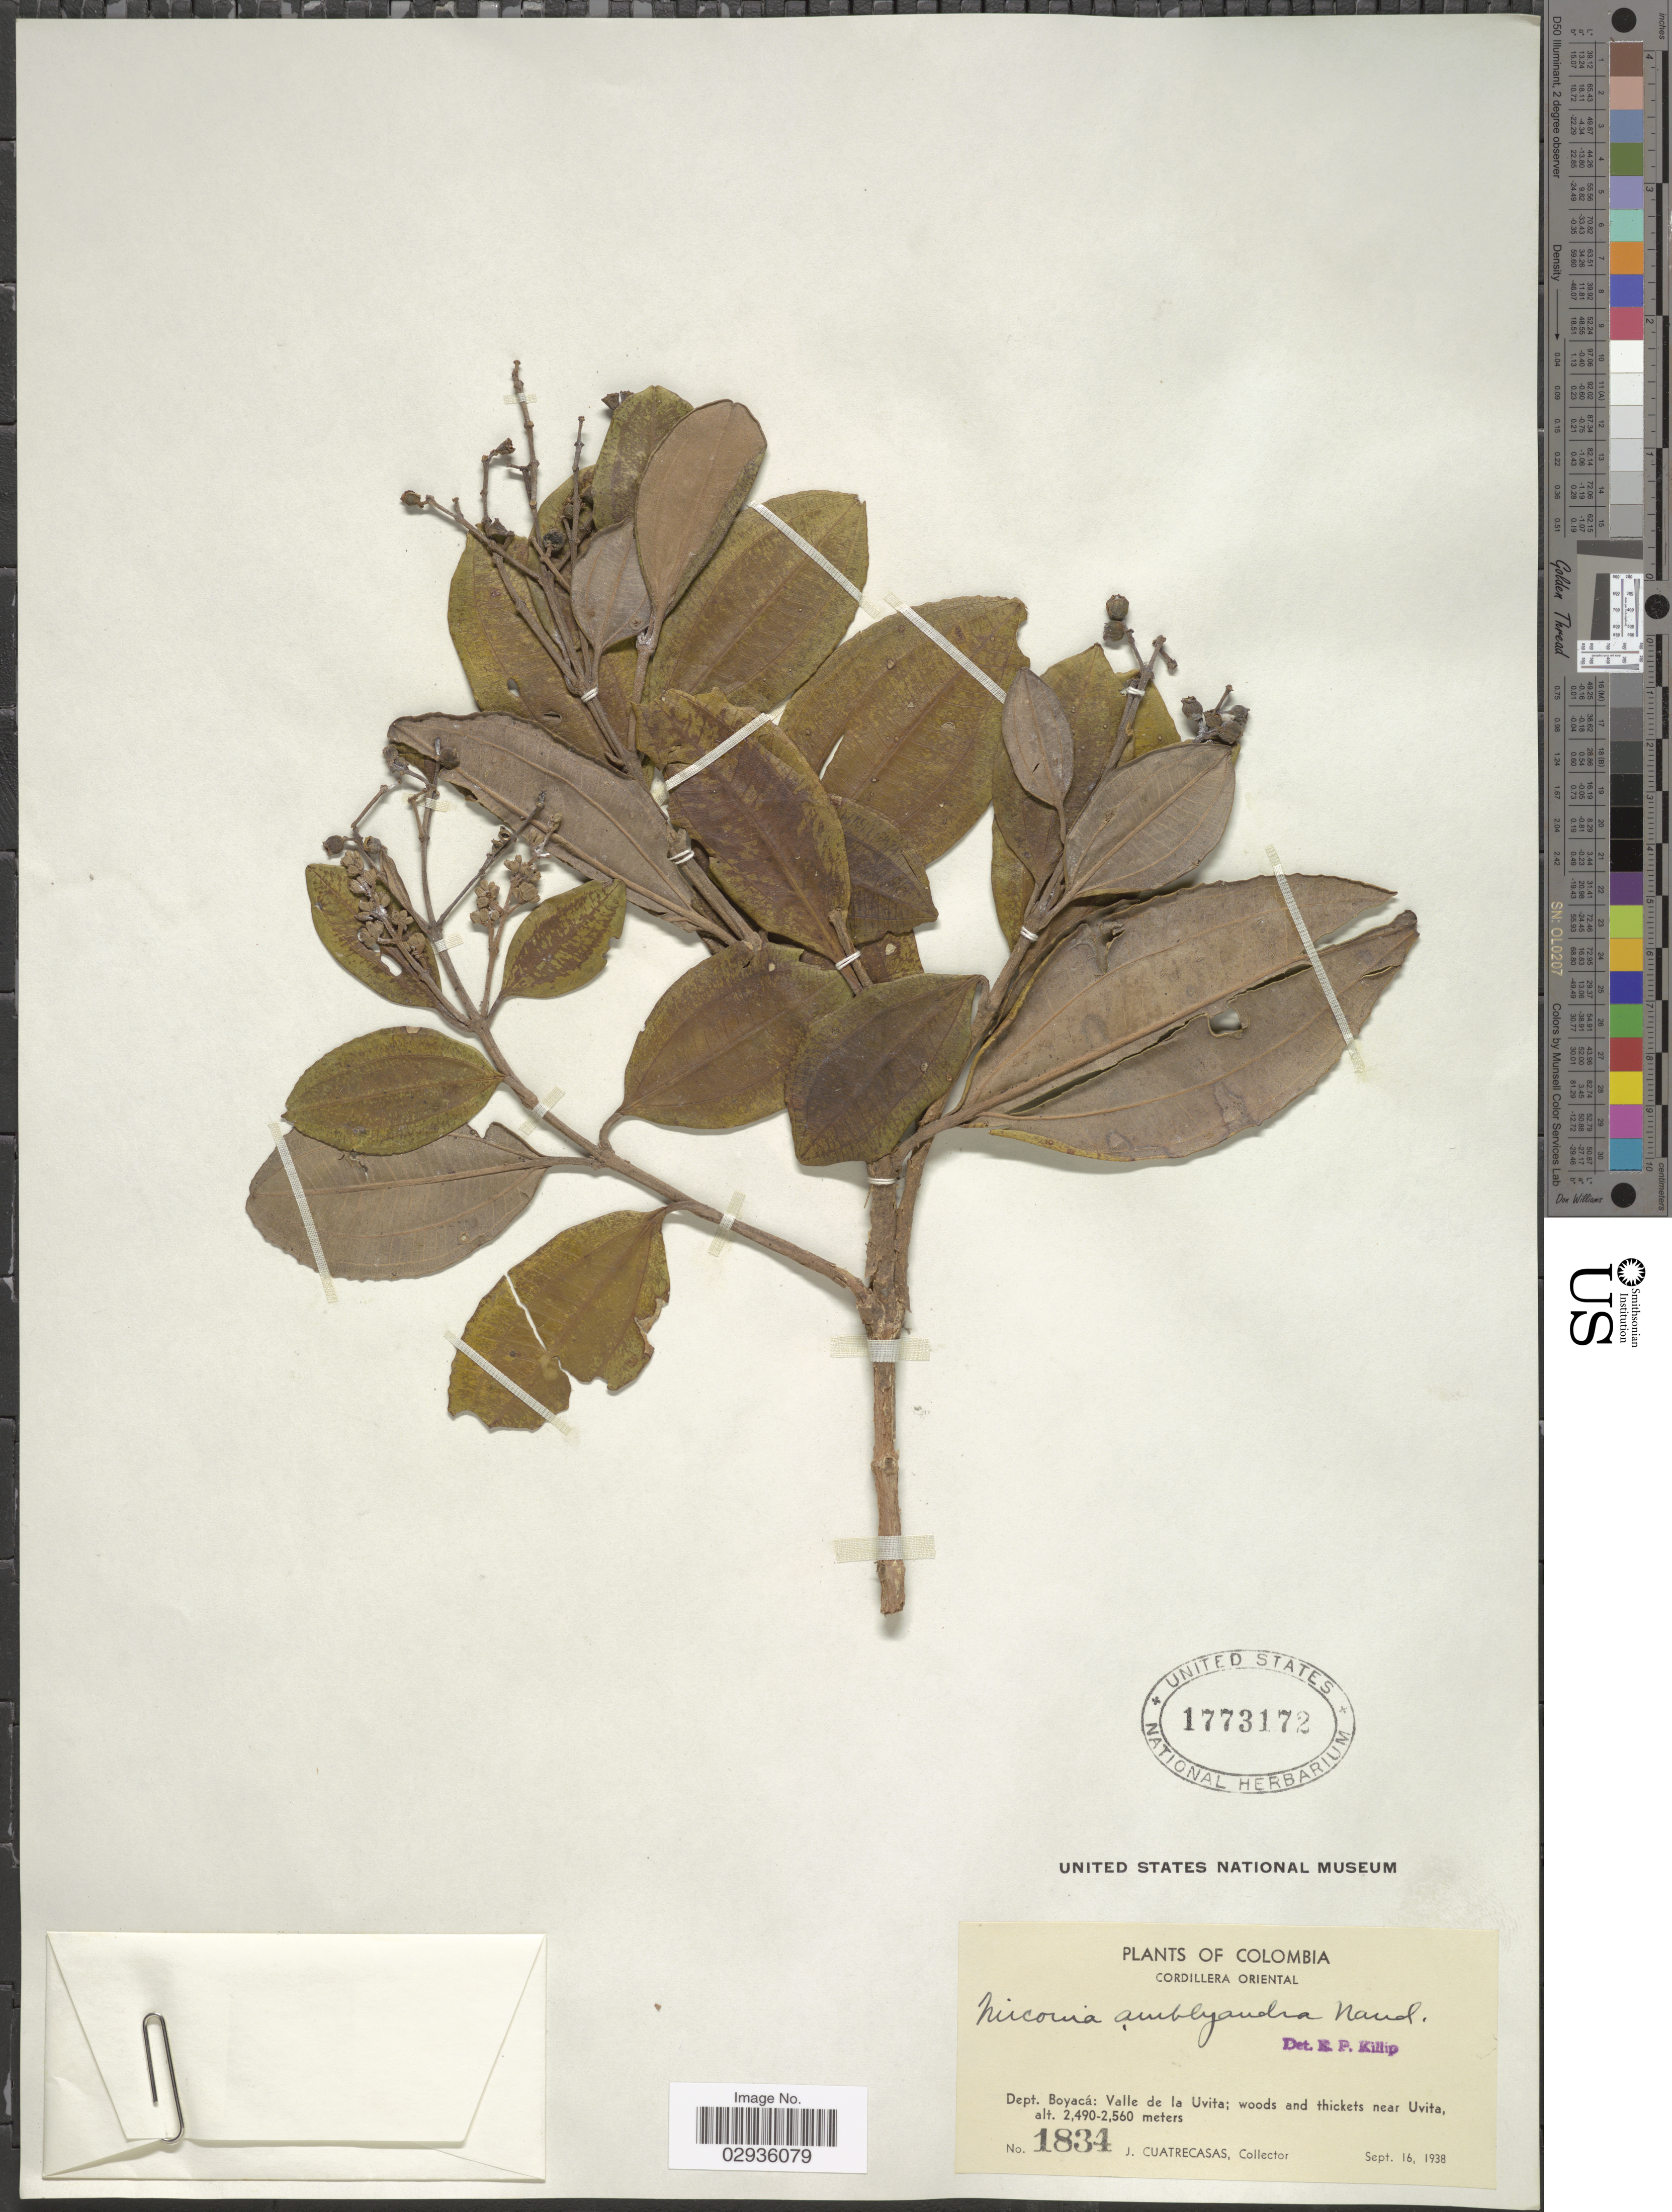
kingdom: Plantae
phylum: Tracheophyta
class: Magnoliopsida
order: Myrtales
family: Melastomataceae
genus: Miconia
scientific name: Miconia amblyandra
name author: Naudin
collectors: J. Cuatrecasas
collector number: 1834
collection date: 1938-09-16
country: Colombia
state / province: Boyacá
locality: Cordillera Oriental. Valle de la Uvita; woods and thickets near Uvita.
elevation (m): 2490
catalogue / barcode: US 1773172